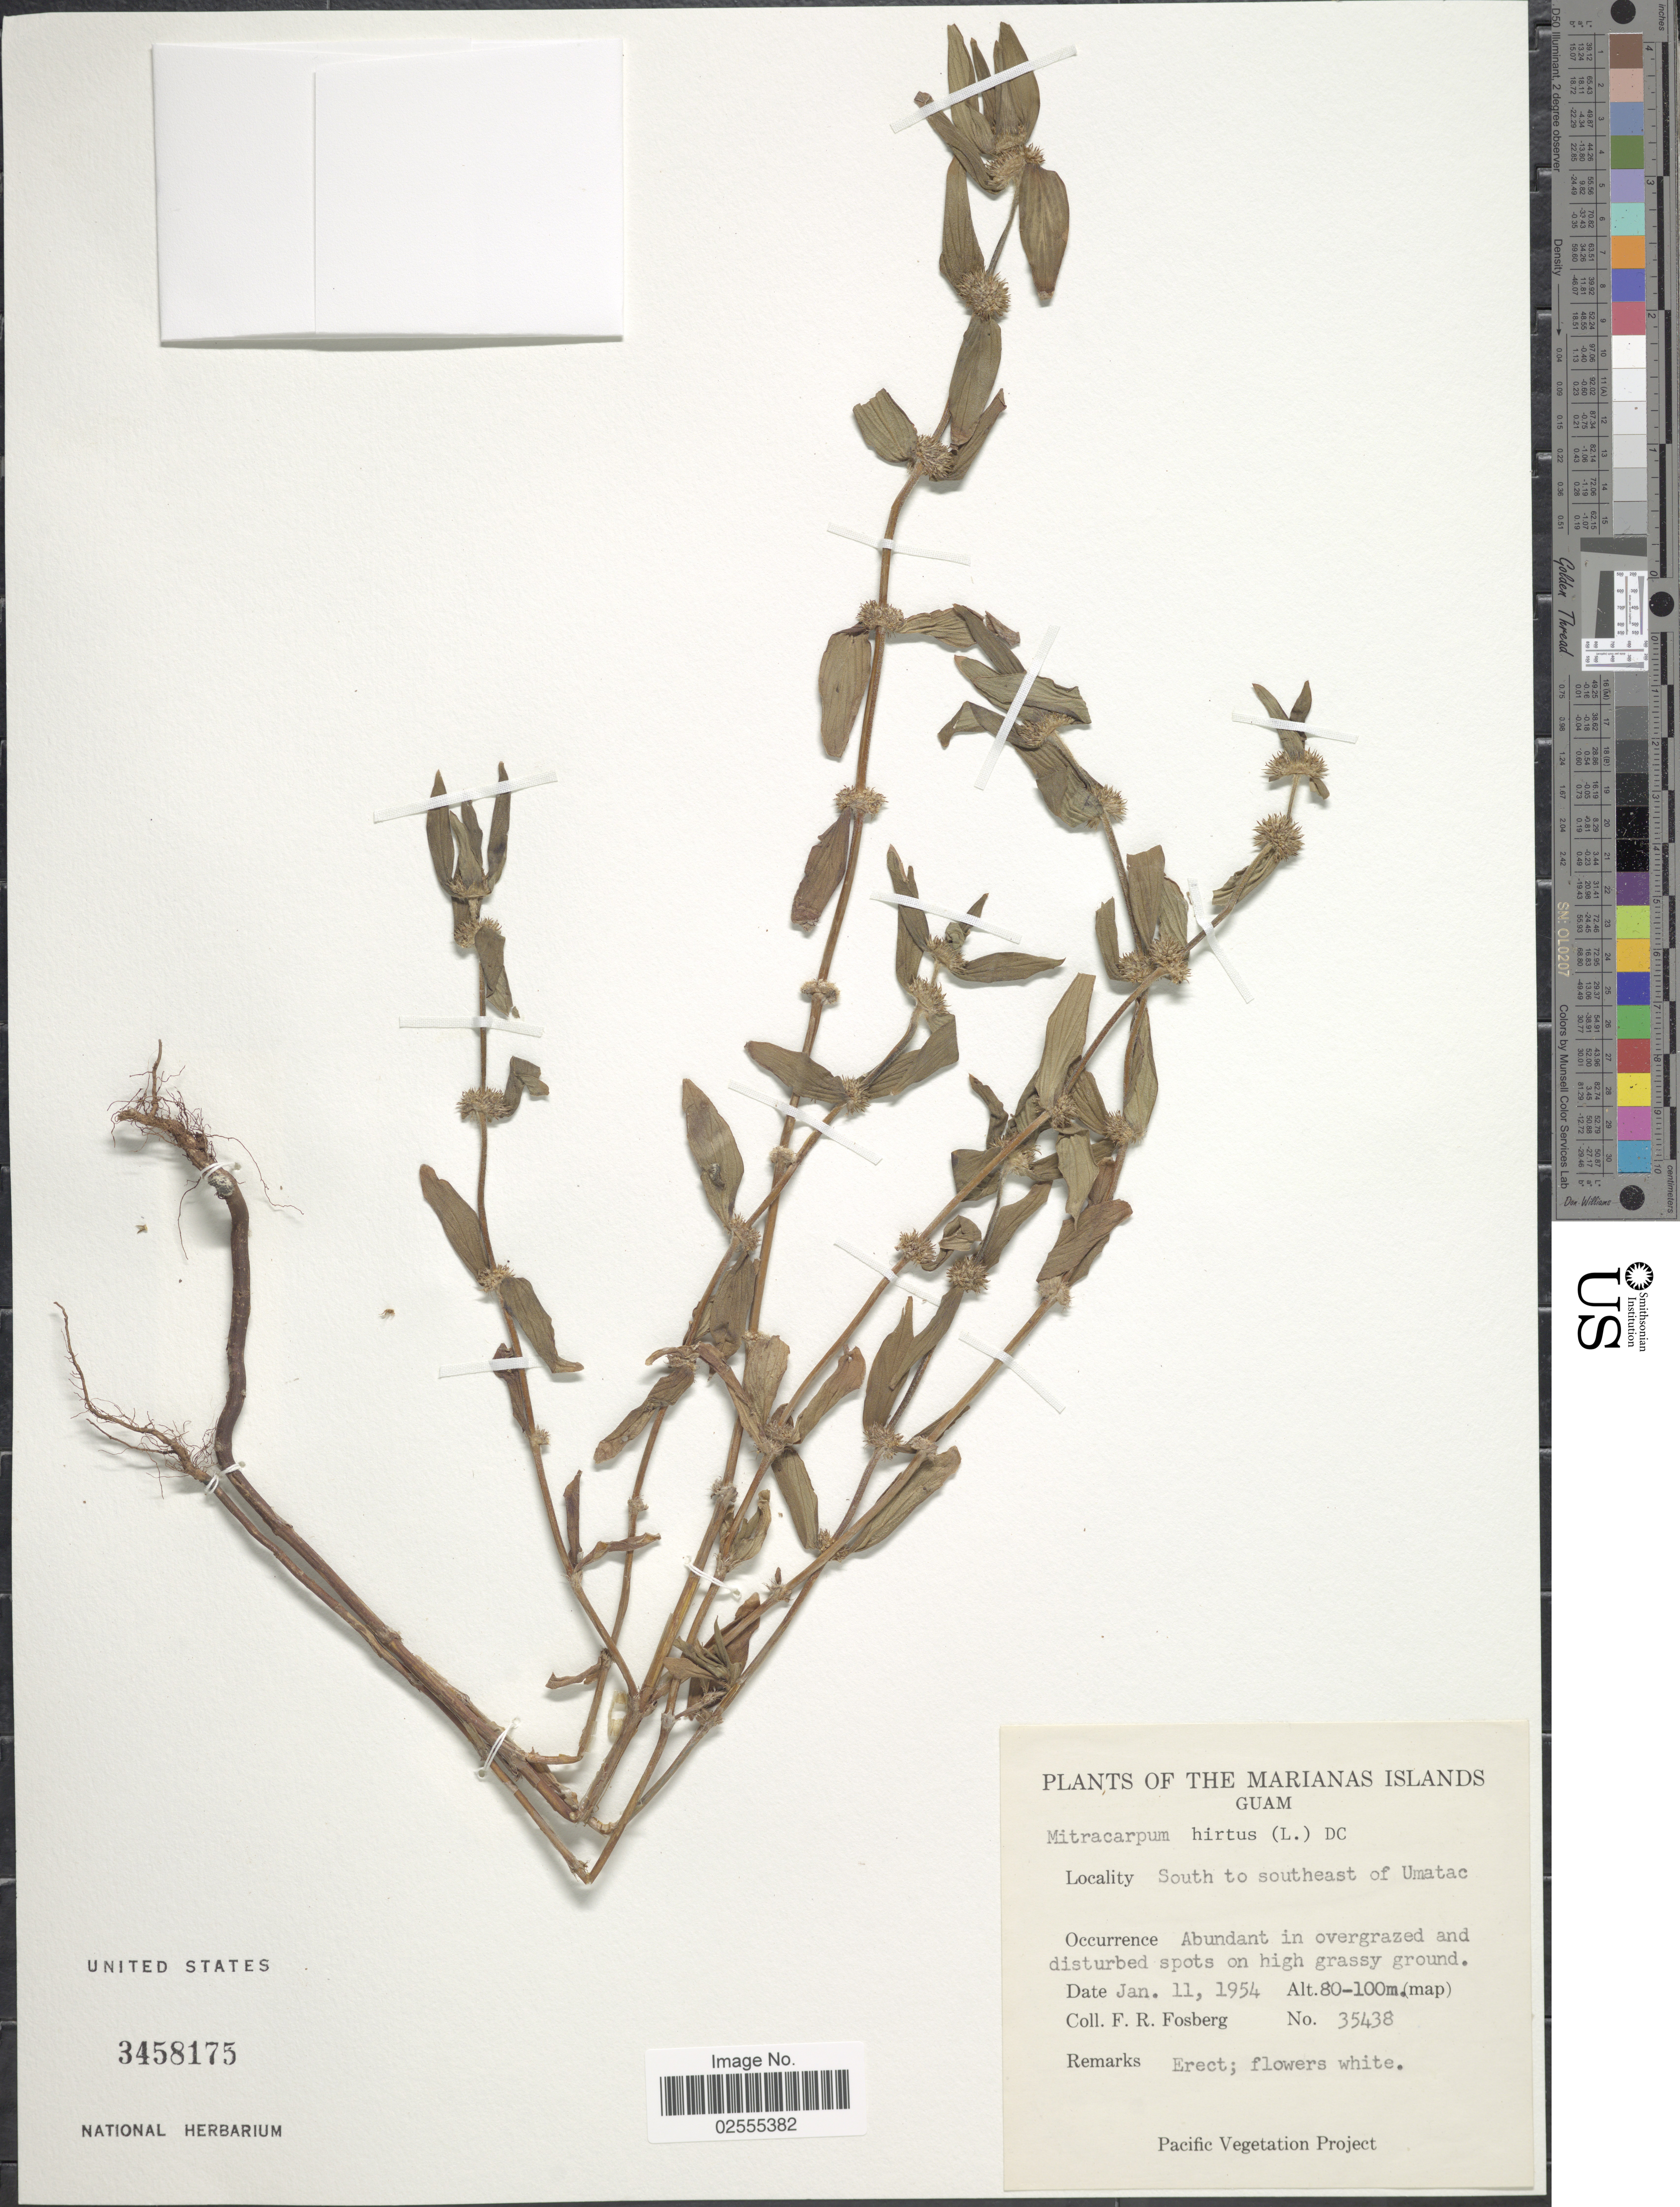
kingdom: Plantae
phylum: Tracheophyta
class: Magnoliopsida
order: Gentianales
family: Rubiaceae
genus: Mitracarpus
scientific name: Mitracarpus hirtus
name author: (L.) DC.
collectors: F. R. Fosberg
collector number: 35438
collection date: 1954-01-11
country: Guam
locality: Marianas Islands. Guam. South to southeast of Umatac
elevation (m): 80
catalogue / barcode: US 3458175